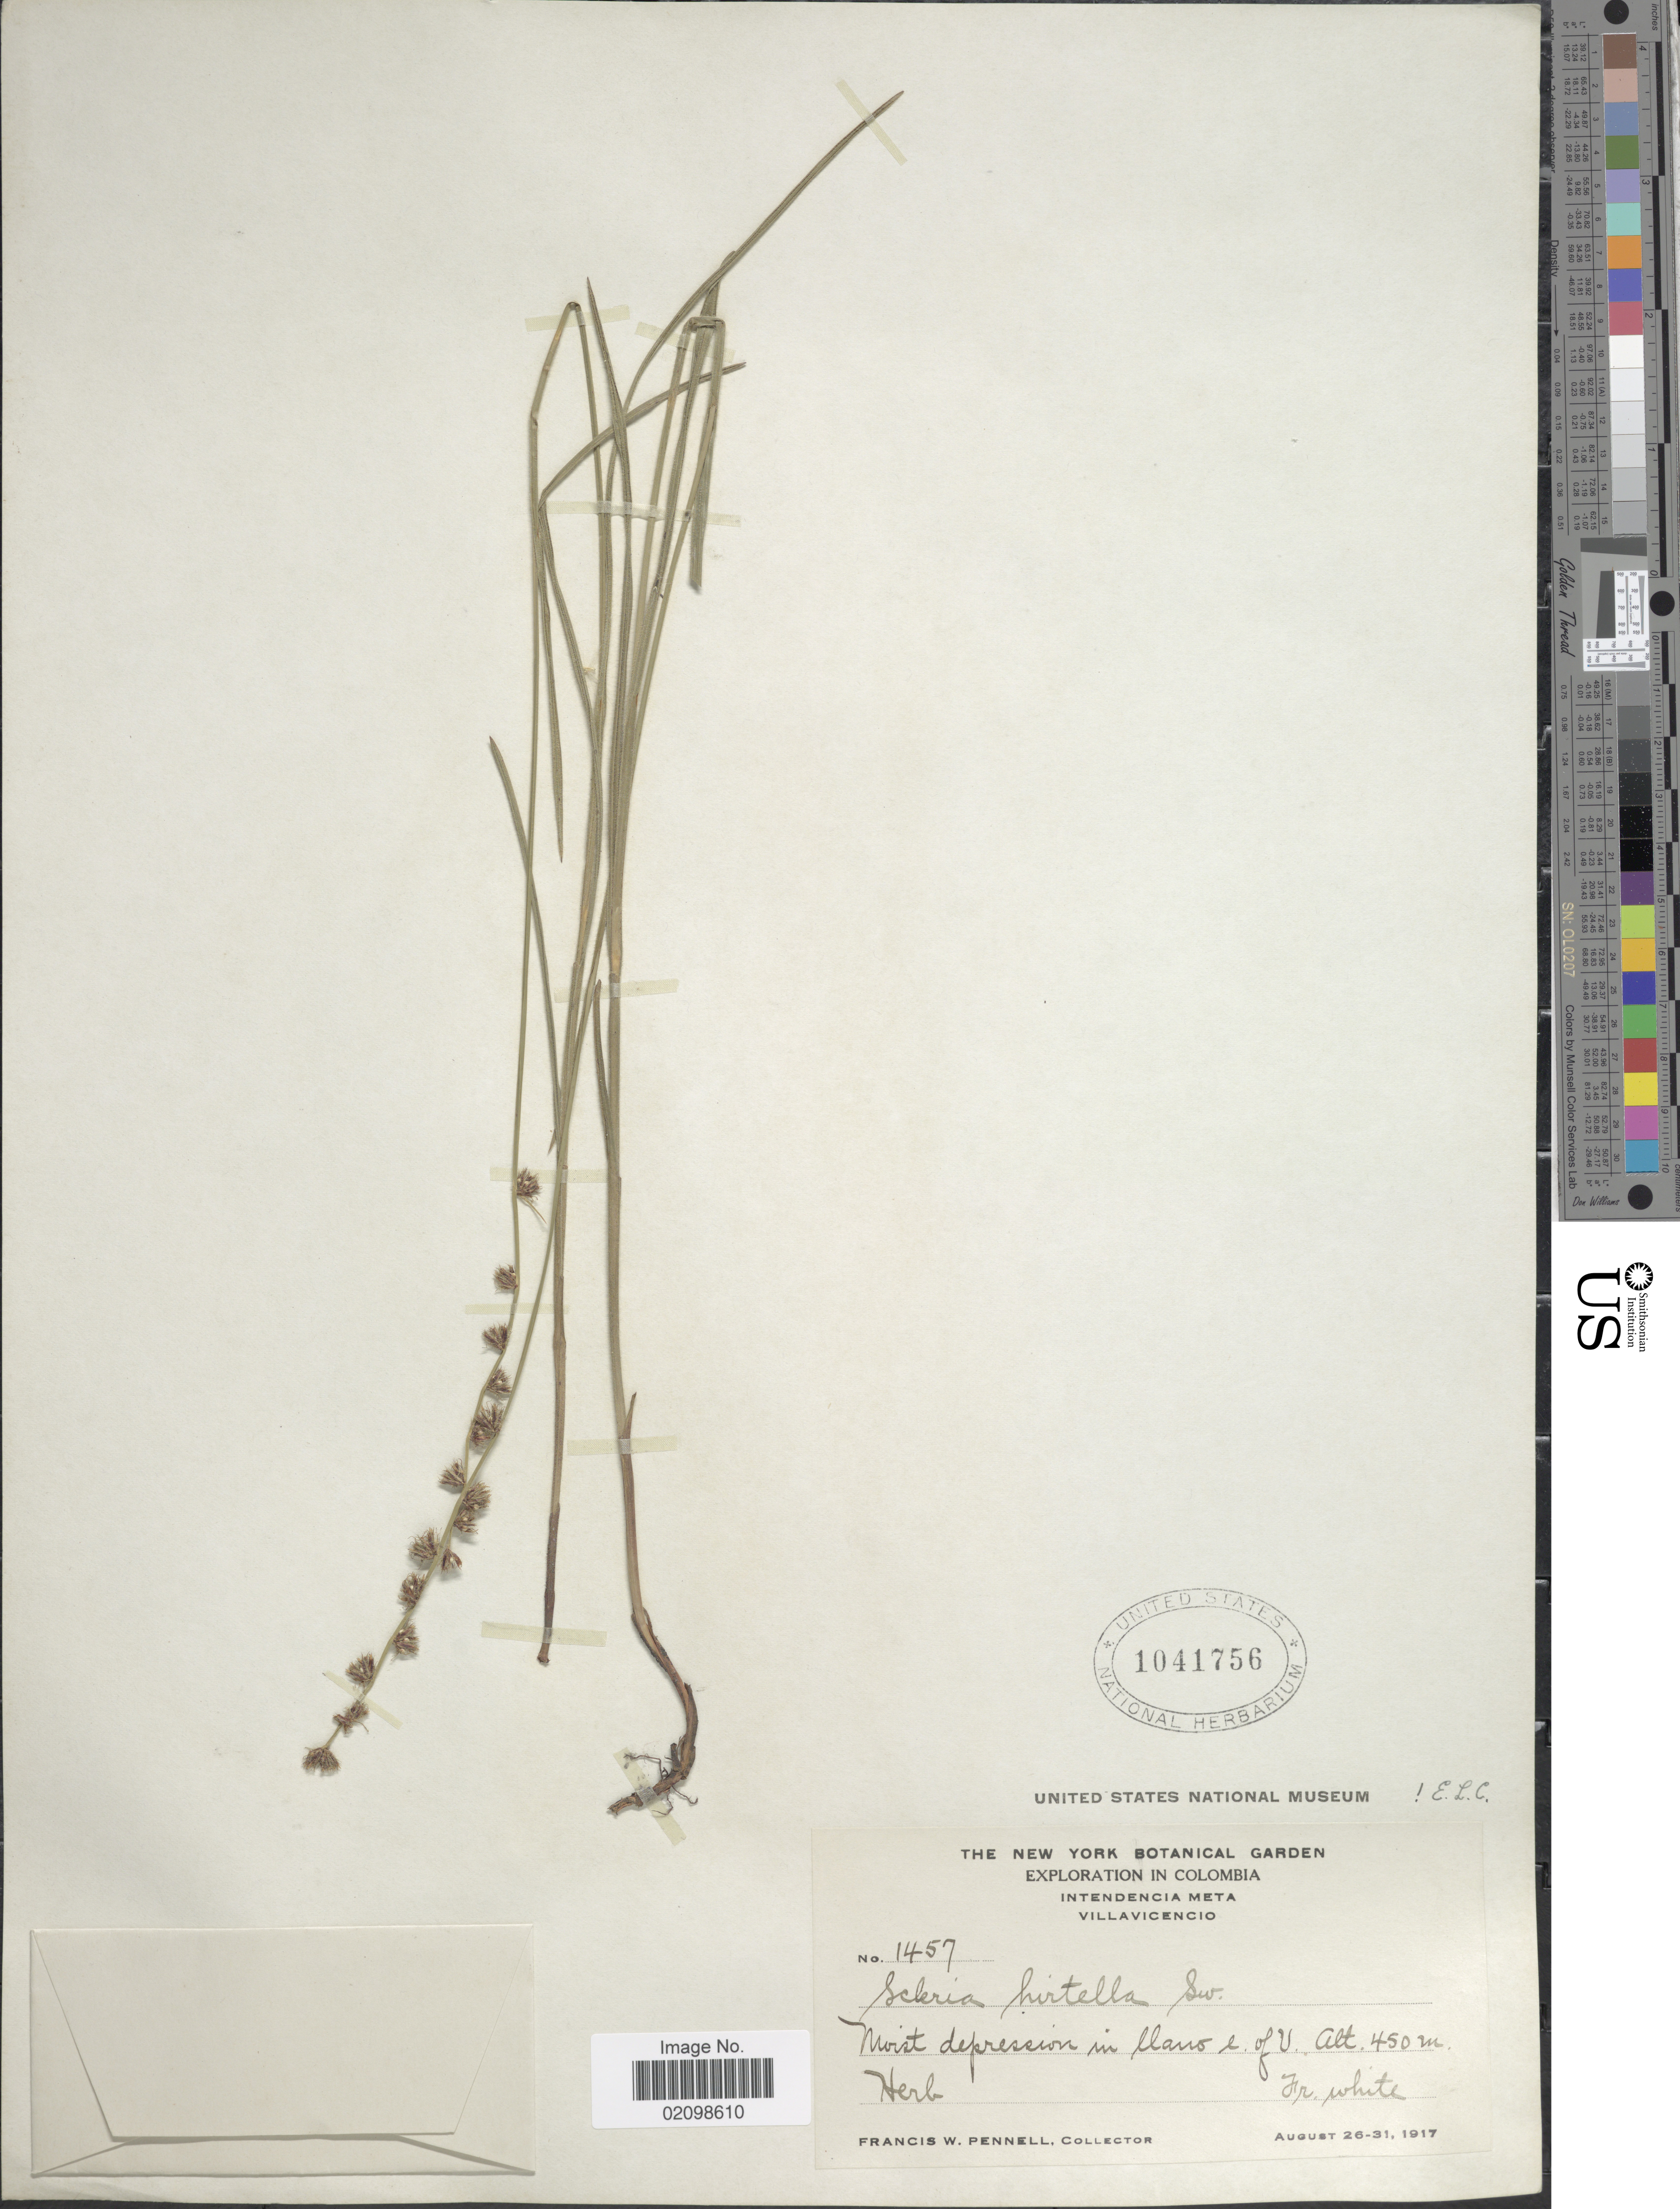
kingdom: Plantae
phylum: Tracheophyta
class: Liliopsida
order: Poales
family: Cyperaceae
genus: Scleria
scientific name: Scleria distans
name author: Poir.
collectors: F. W. Pennell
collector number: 1457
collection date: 1917-08-26/1917-08-31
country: Colombia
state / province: Meta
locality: Intendencia Meta, Villavicencio, Moist depression in llano e. of V.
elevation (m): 450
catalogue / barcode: US 1041756